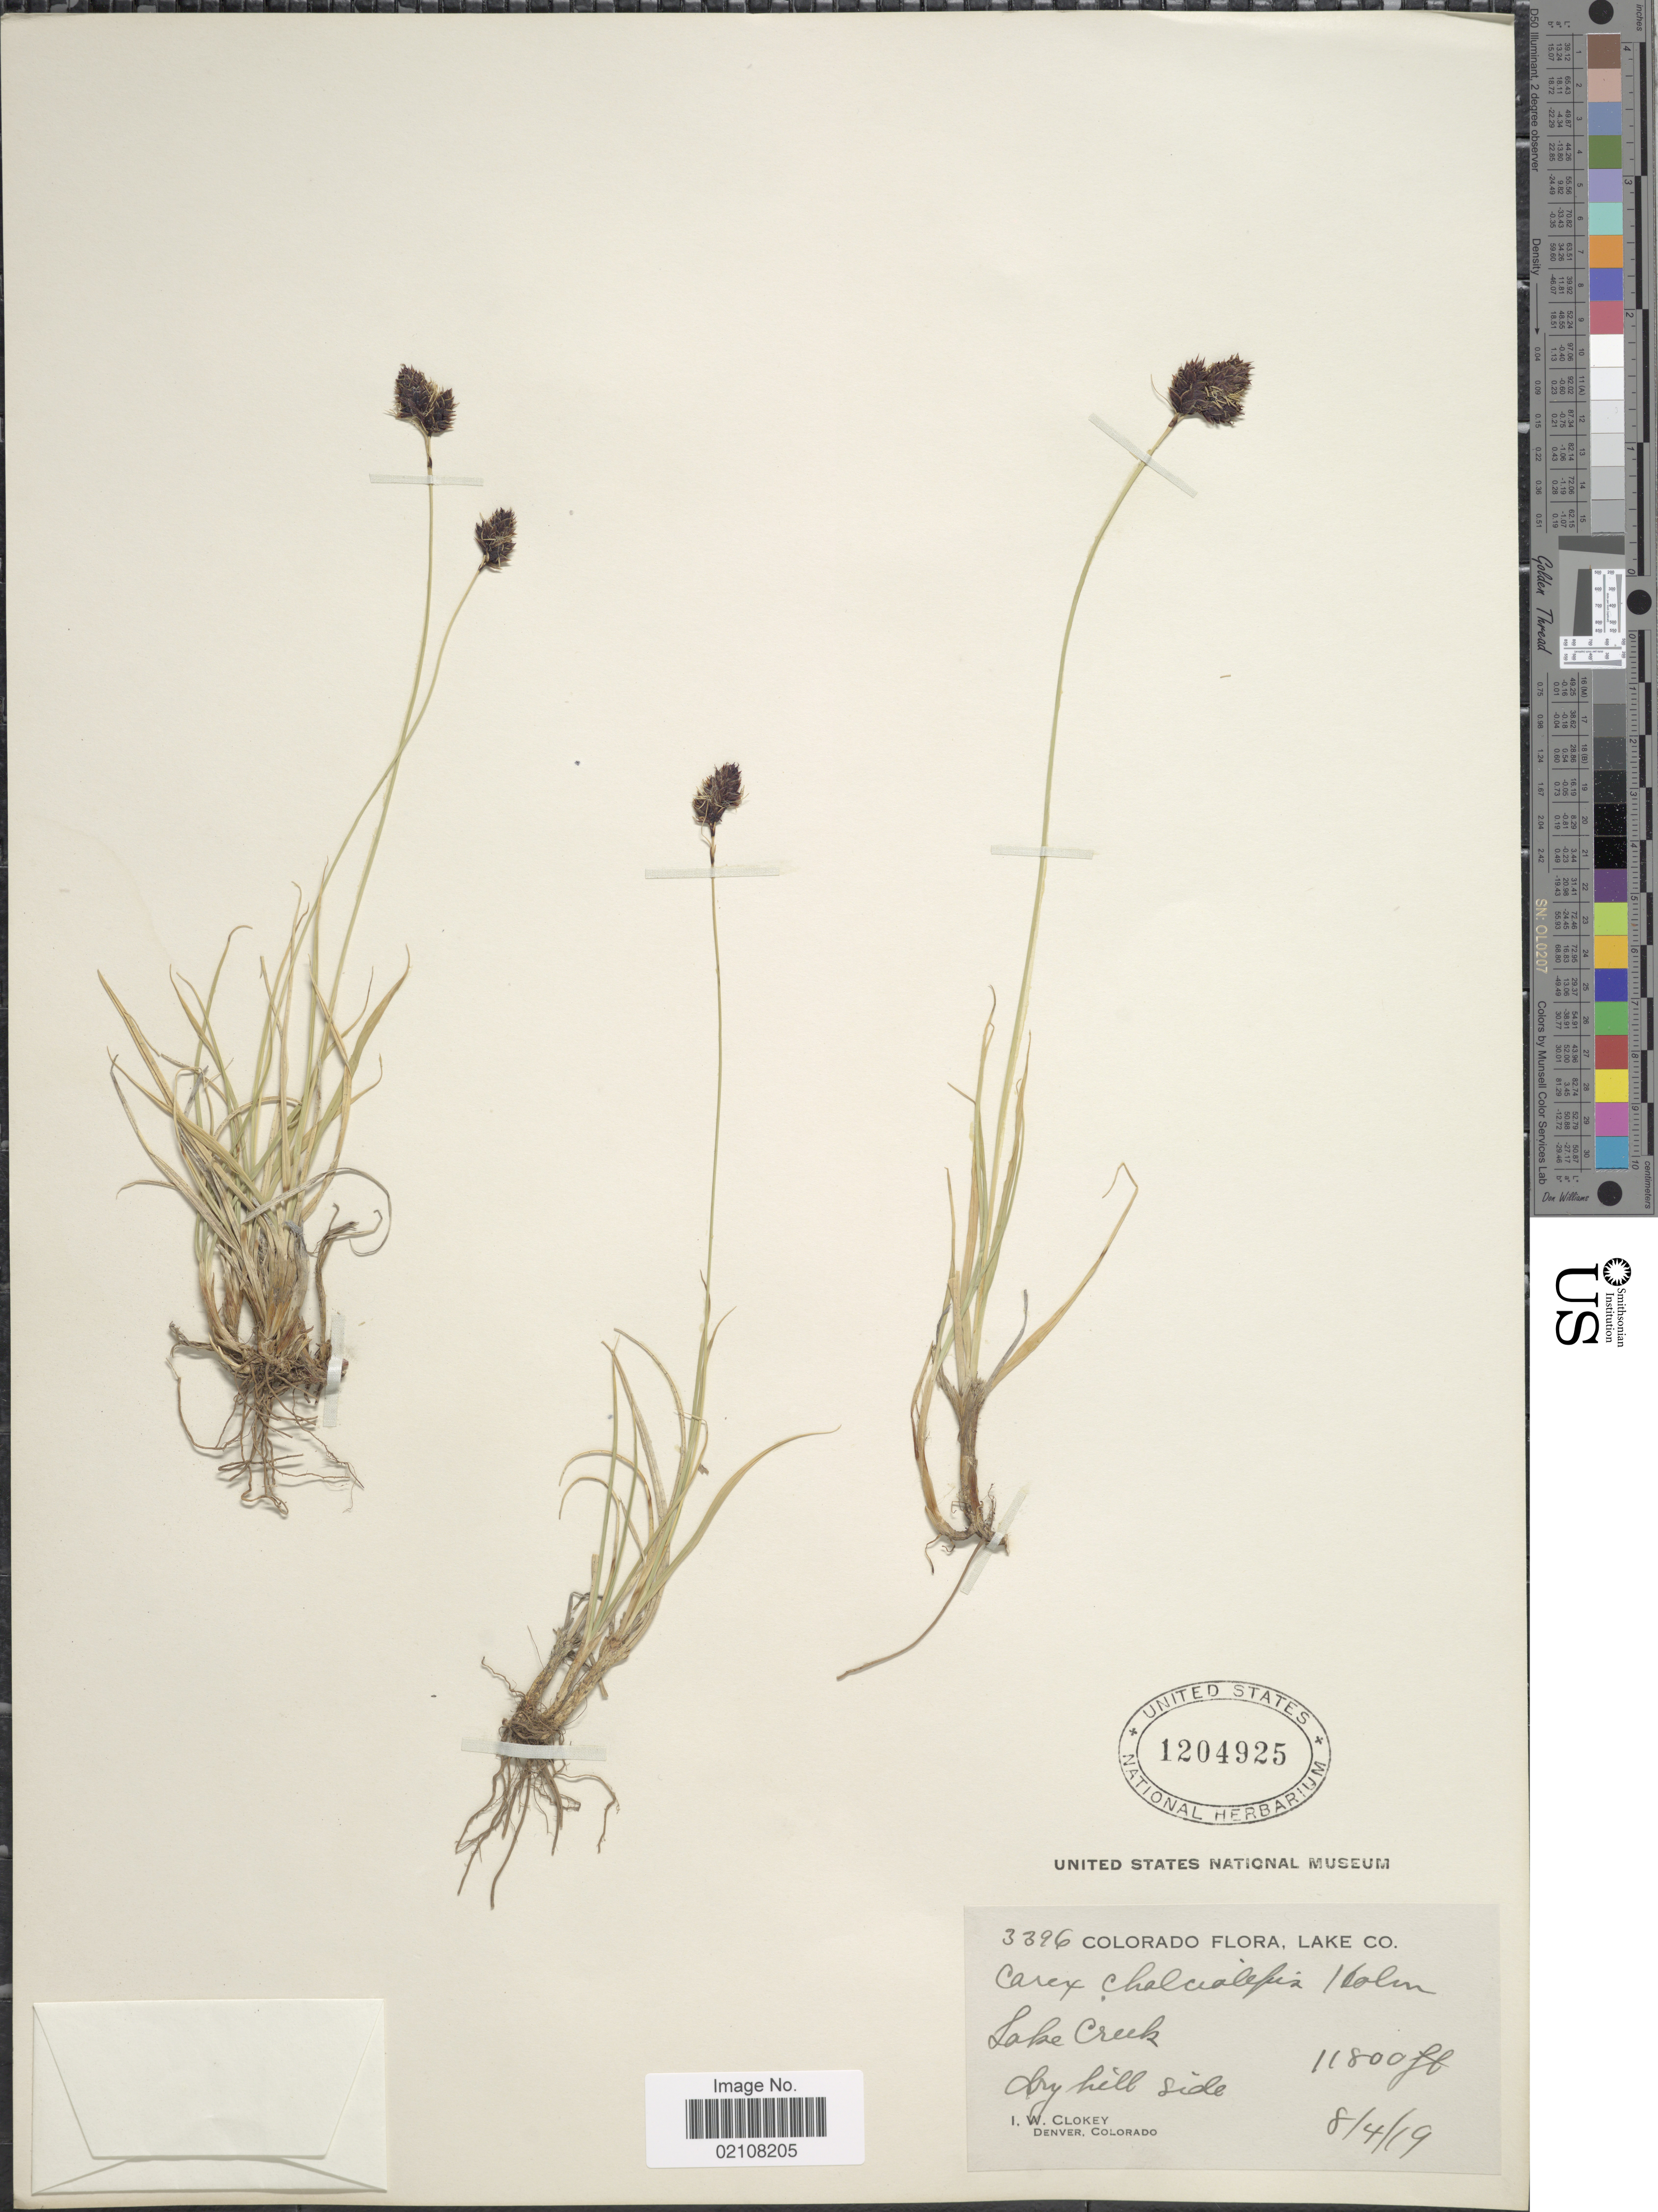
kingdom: Plantae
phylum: Tracheophyta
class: Liliopsida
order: Poales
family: Cyperaceae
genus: Carex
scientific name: Carex chalciolepis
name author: Holm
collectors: I. W. Clokey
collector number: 3396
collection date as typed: Transcribed d/m/y: 4/8/19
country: United States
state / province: Colorado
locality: Lake Co., Lake Creek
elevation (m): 3597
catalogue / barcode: US 1204925